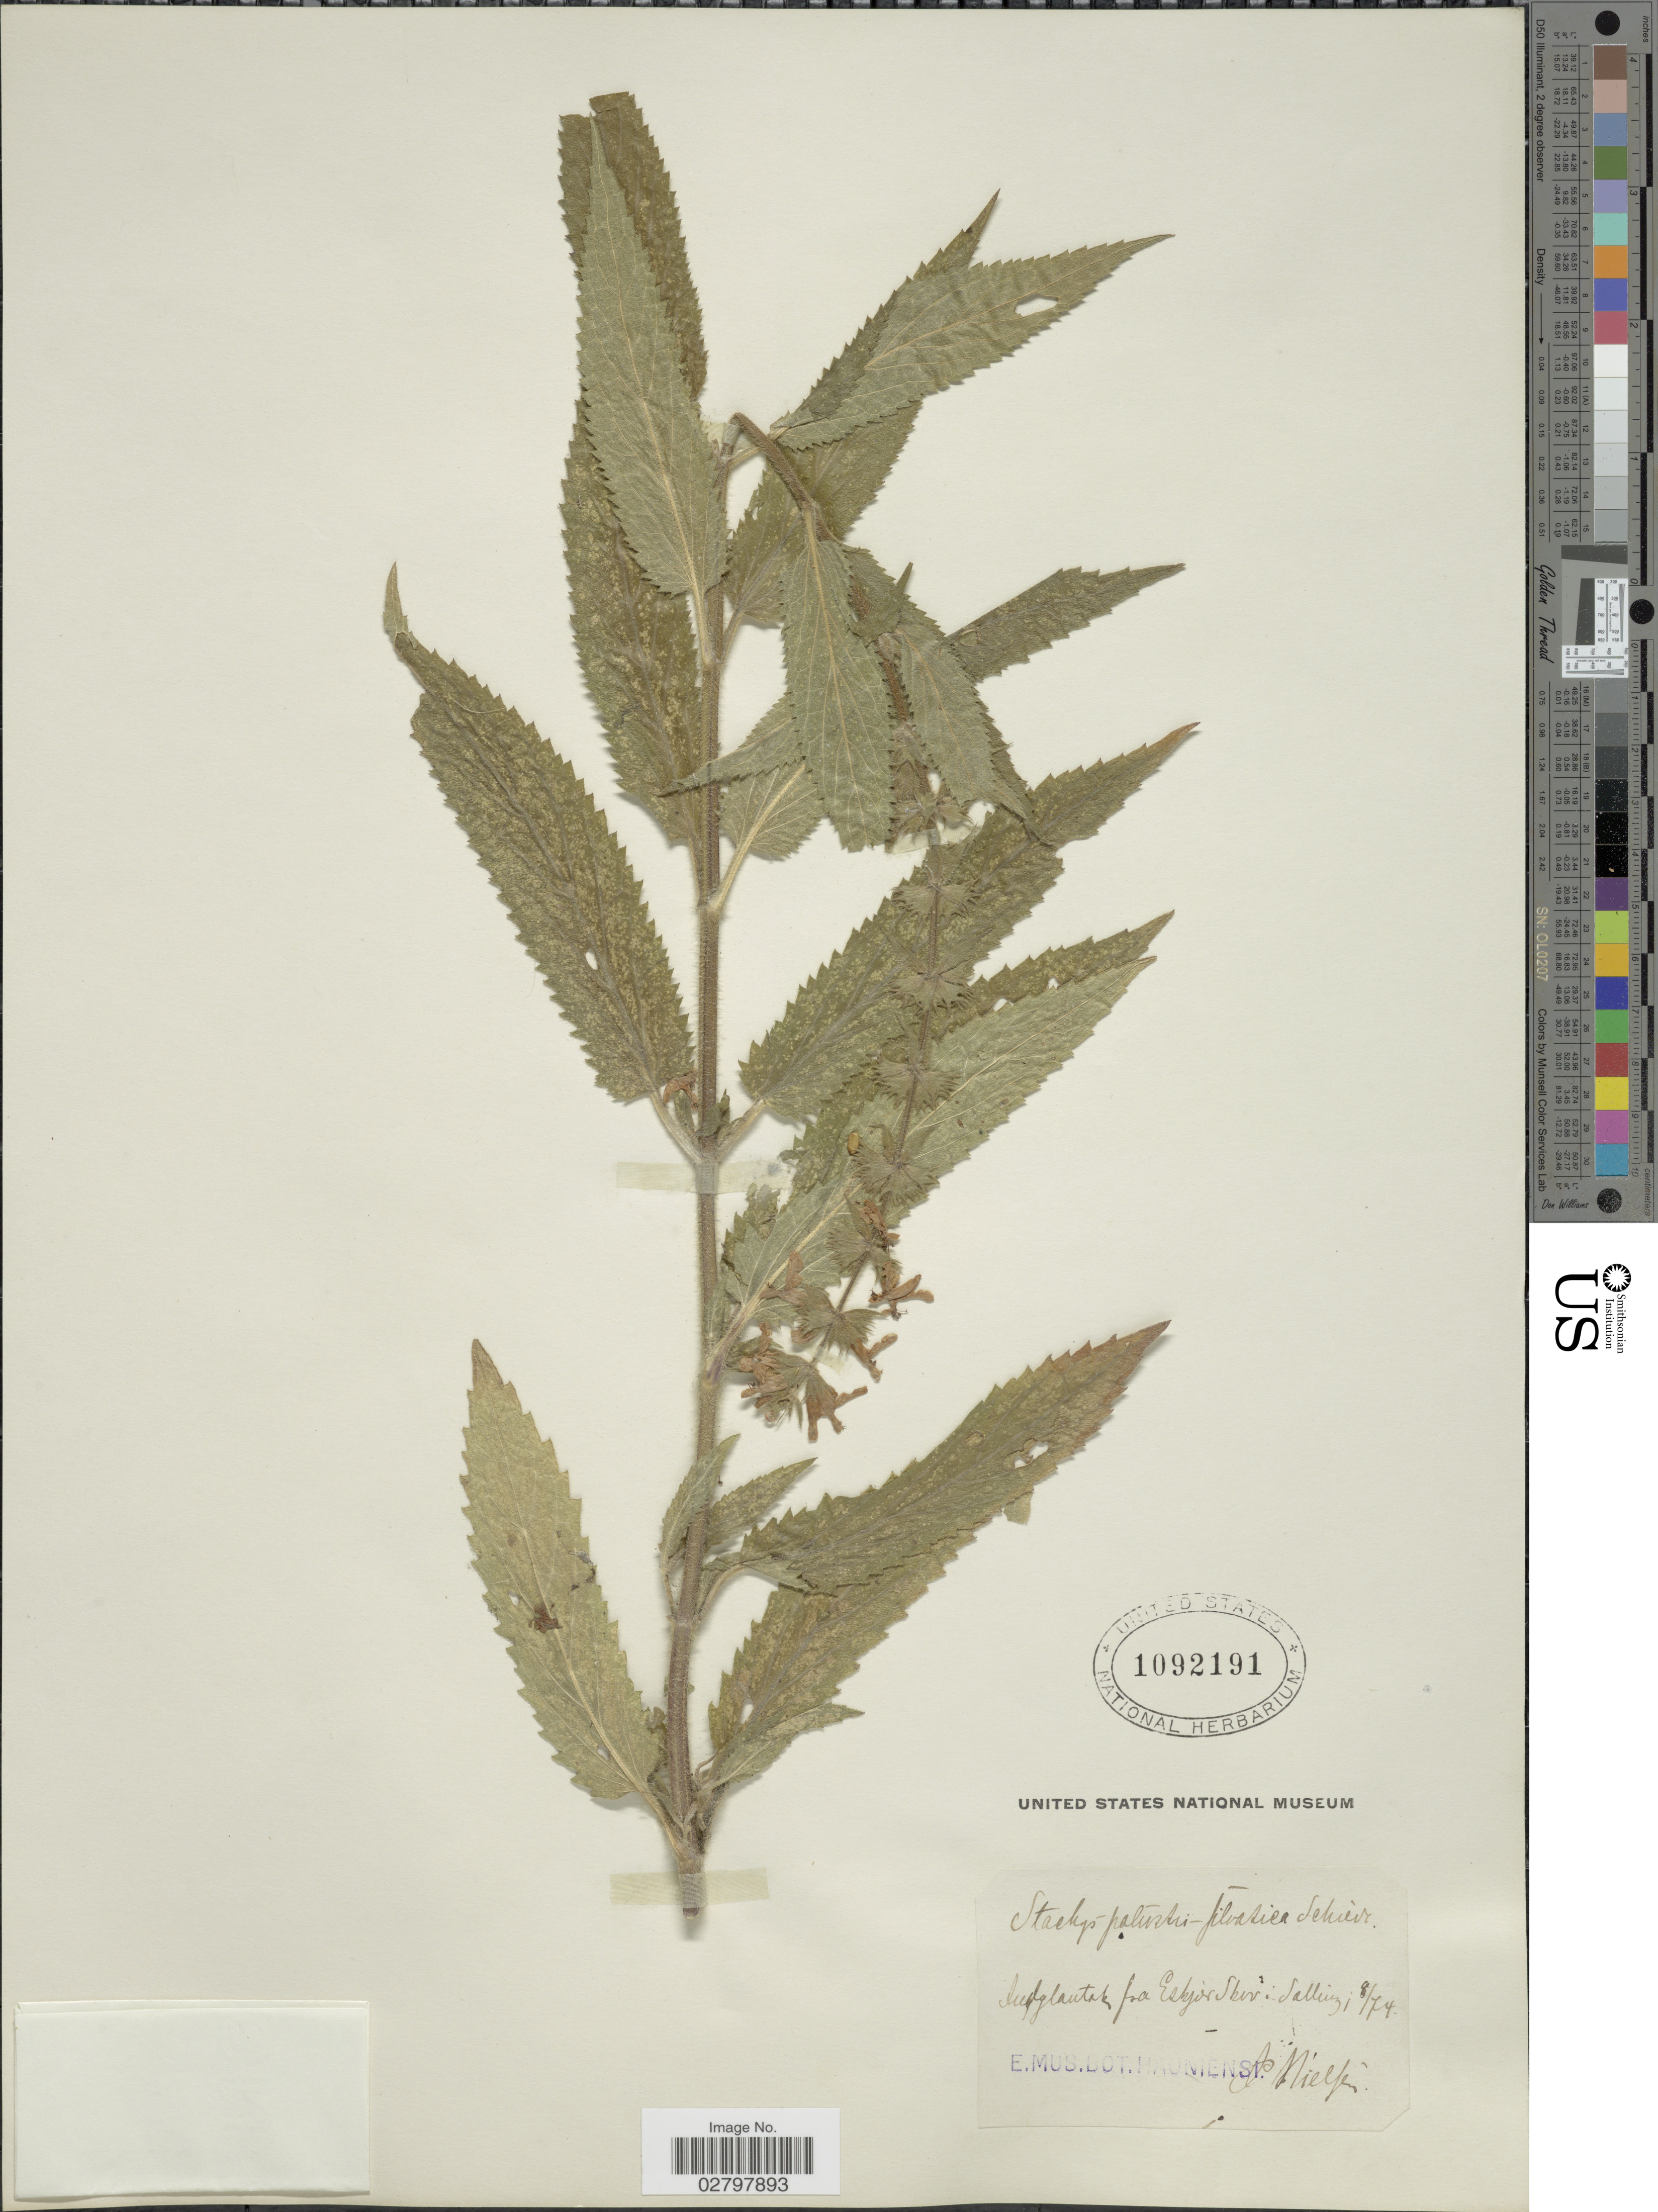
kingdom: Plantae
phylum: Tracheophyta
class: Magnoliopsida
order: Lamiales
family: Lamiaceae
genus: Stachys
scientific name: Stachys palustris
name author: L.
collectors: Nielsen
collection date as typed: Transcribed d/m/y: 1/8/74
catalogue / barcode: US 1092191